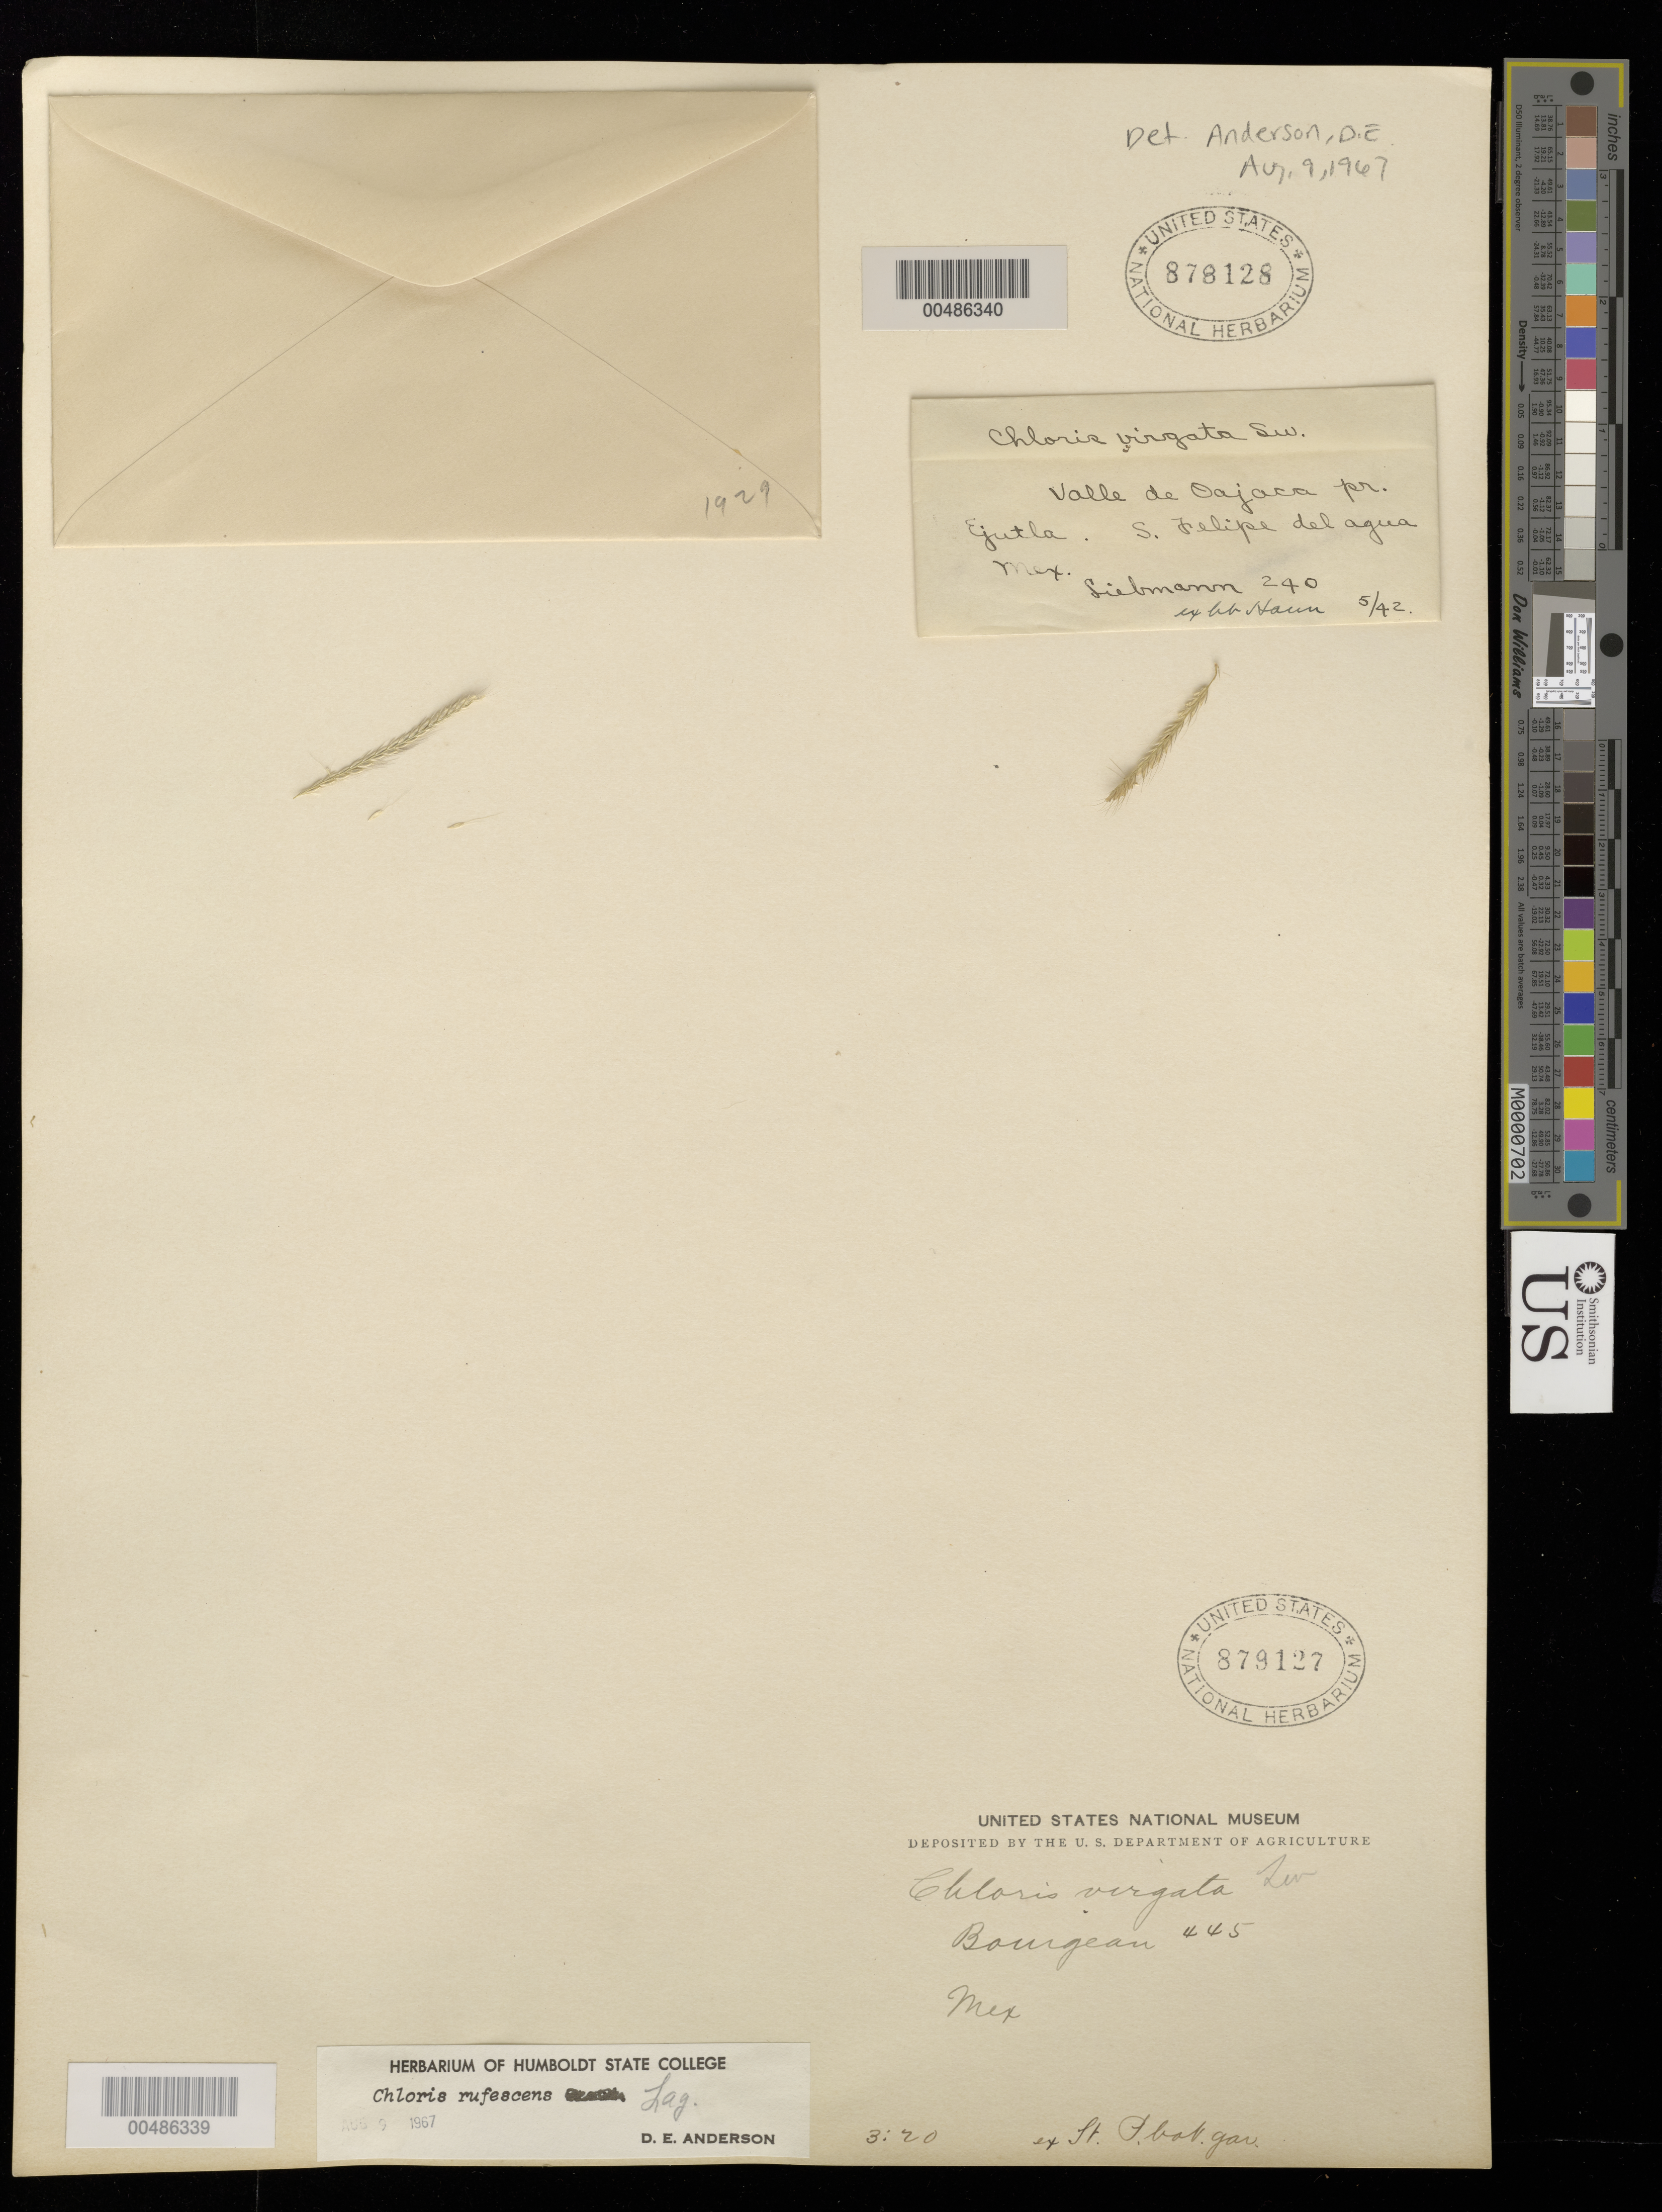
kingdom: Plantae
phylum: Tracheophyta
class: Liliopsida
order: Poales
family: Poaceae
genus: Chloris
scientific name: Chloris rufescens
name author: Lag.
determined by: Anderson, D. E.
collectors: E. Bourgeau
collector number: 445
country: Mexico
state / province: Jalisco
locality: San Ramon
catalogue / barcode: US 879127